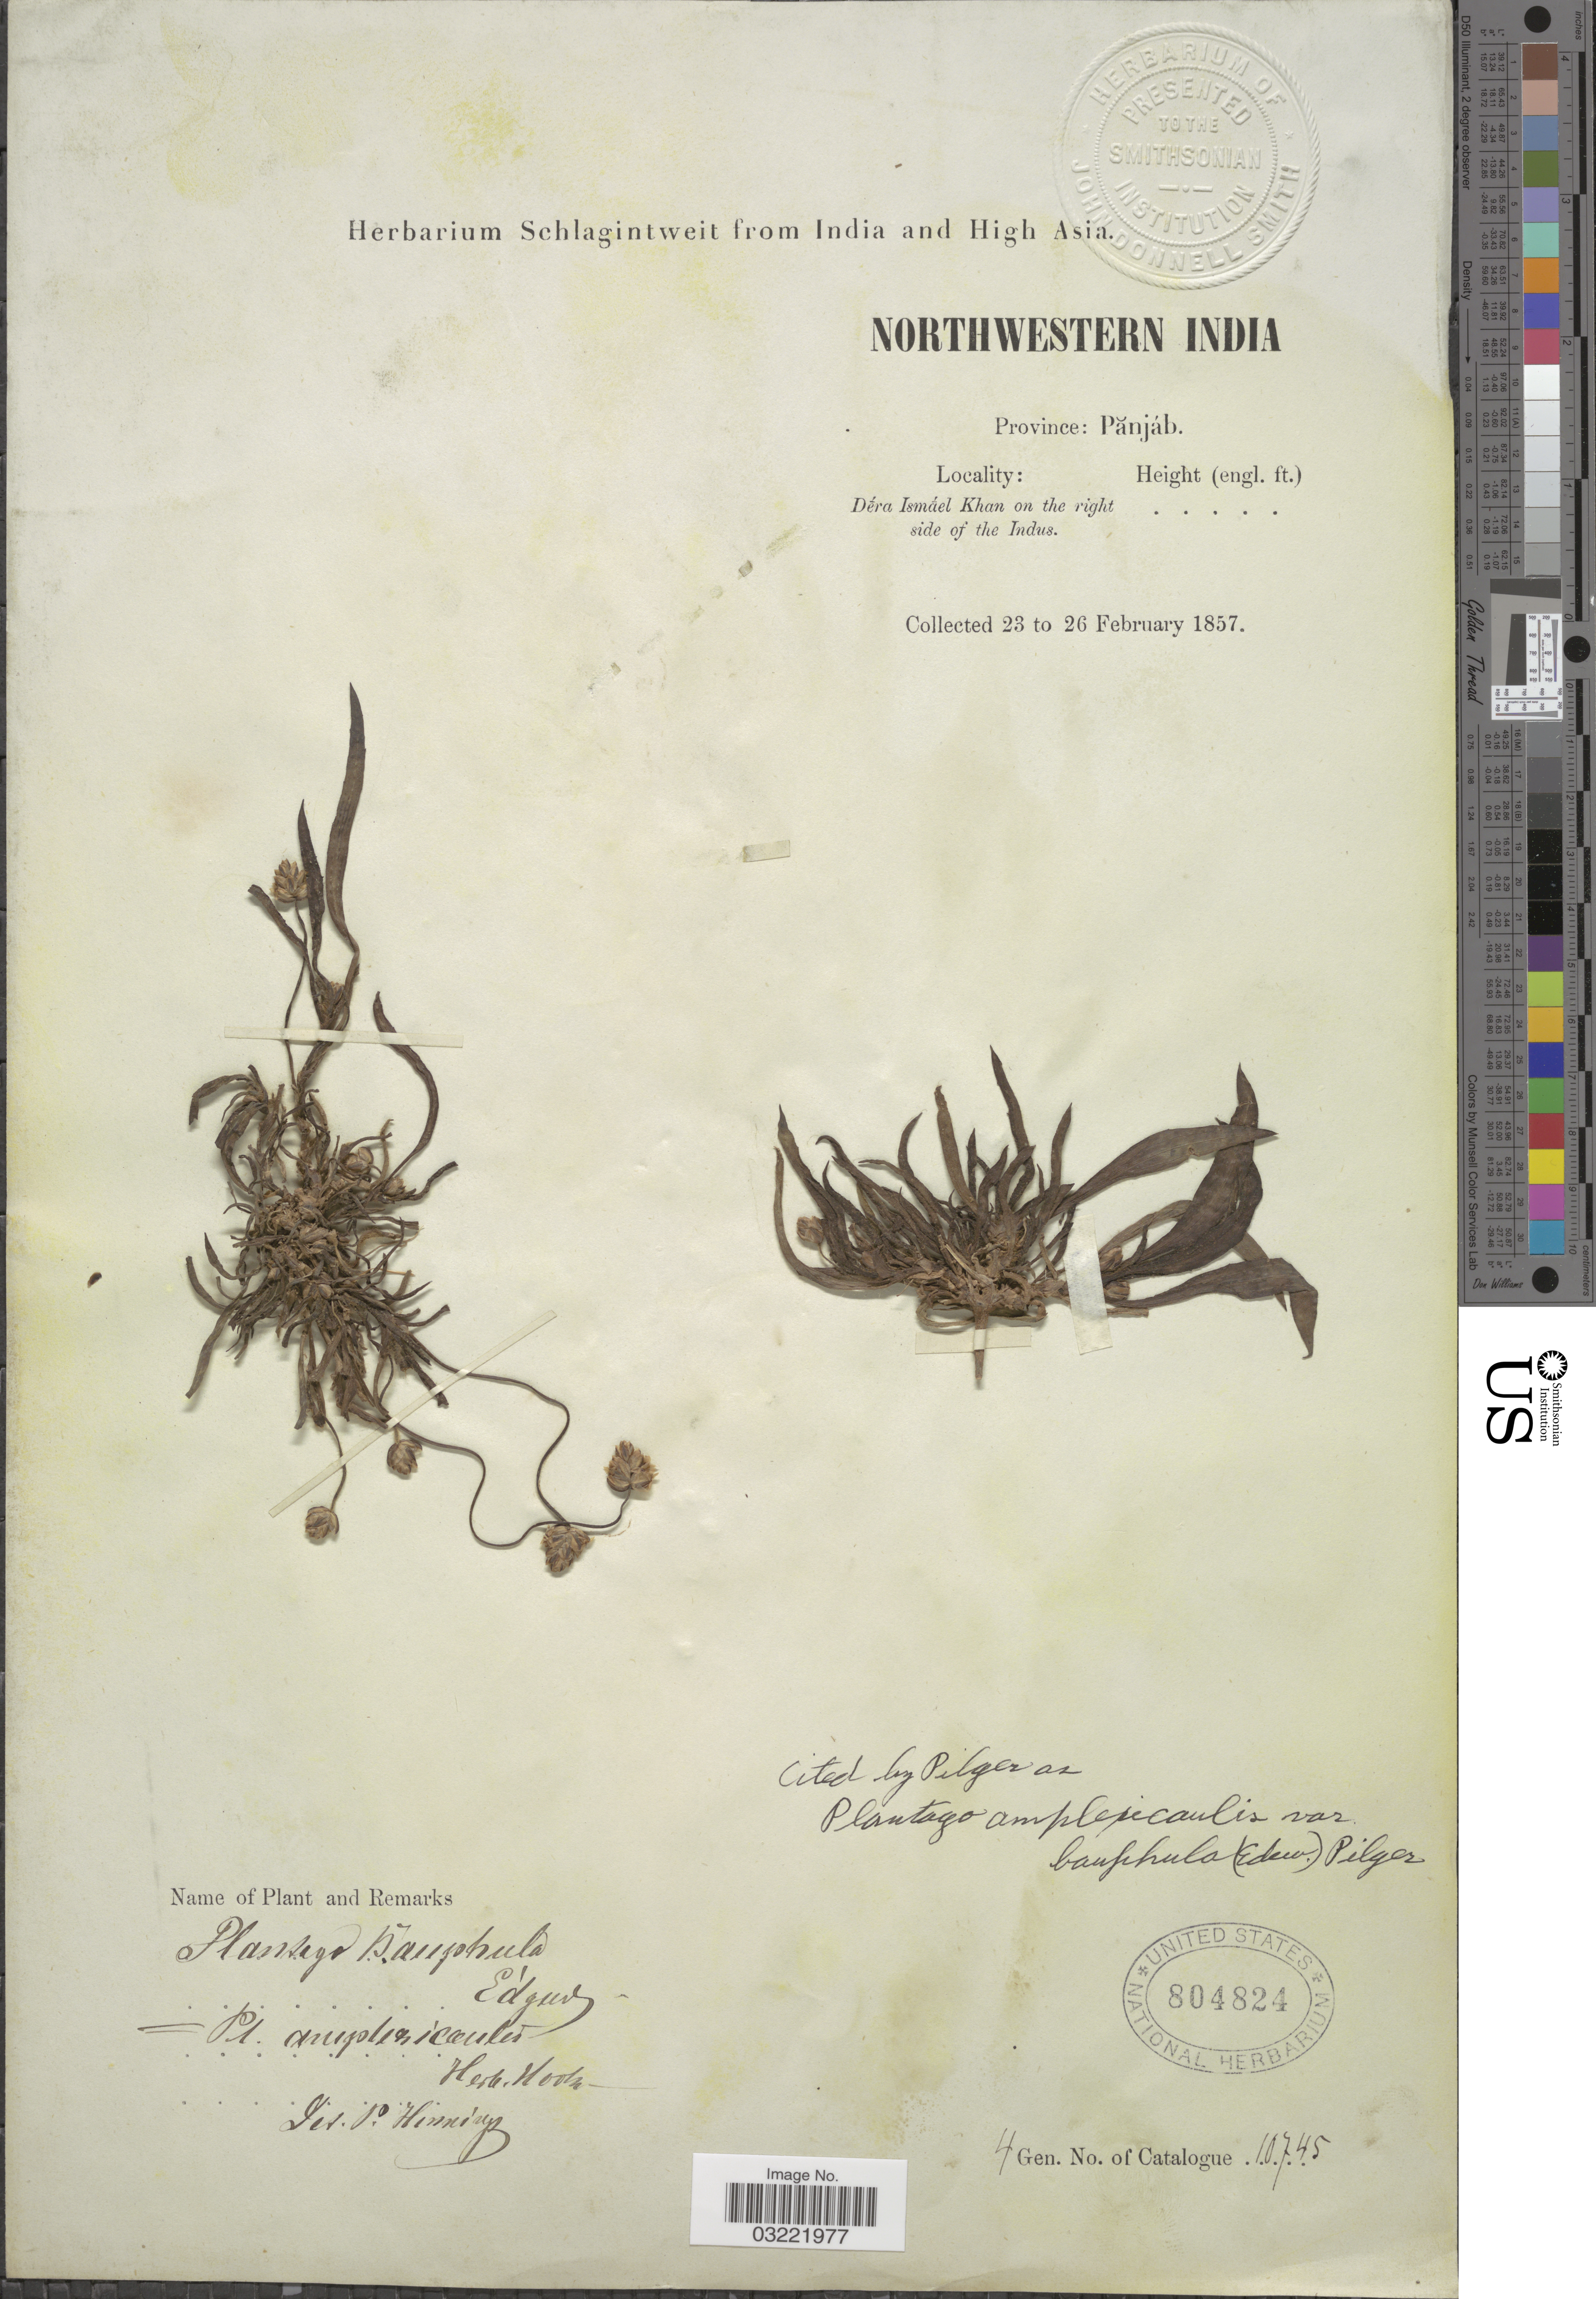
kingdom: Plantae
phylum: Tracheophyta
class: Magnoliopsida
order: Lamiales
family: Plantaginaceae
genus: Plantago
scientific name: Plantago amplexicaulis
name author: Cav.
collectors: ex herb. Schlagintweit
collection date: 1857-02-23/1857-02-26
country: India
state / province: Punjab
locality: Northwestern India. Province: Pănjáb. Déra Ismáel Khan on the right side of the Indus.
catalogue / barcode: US 804824